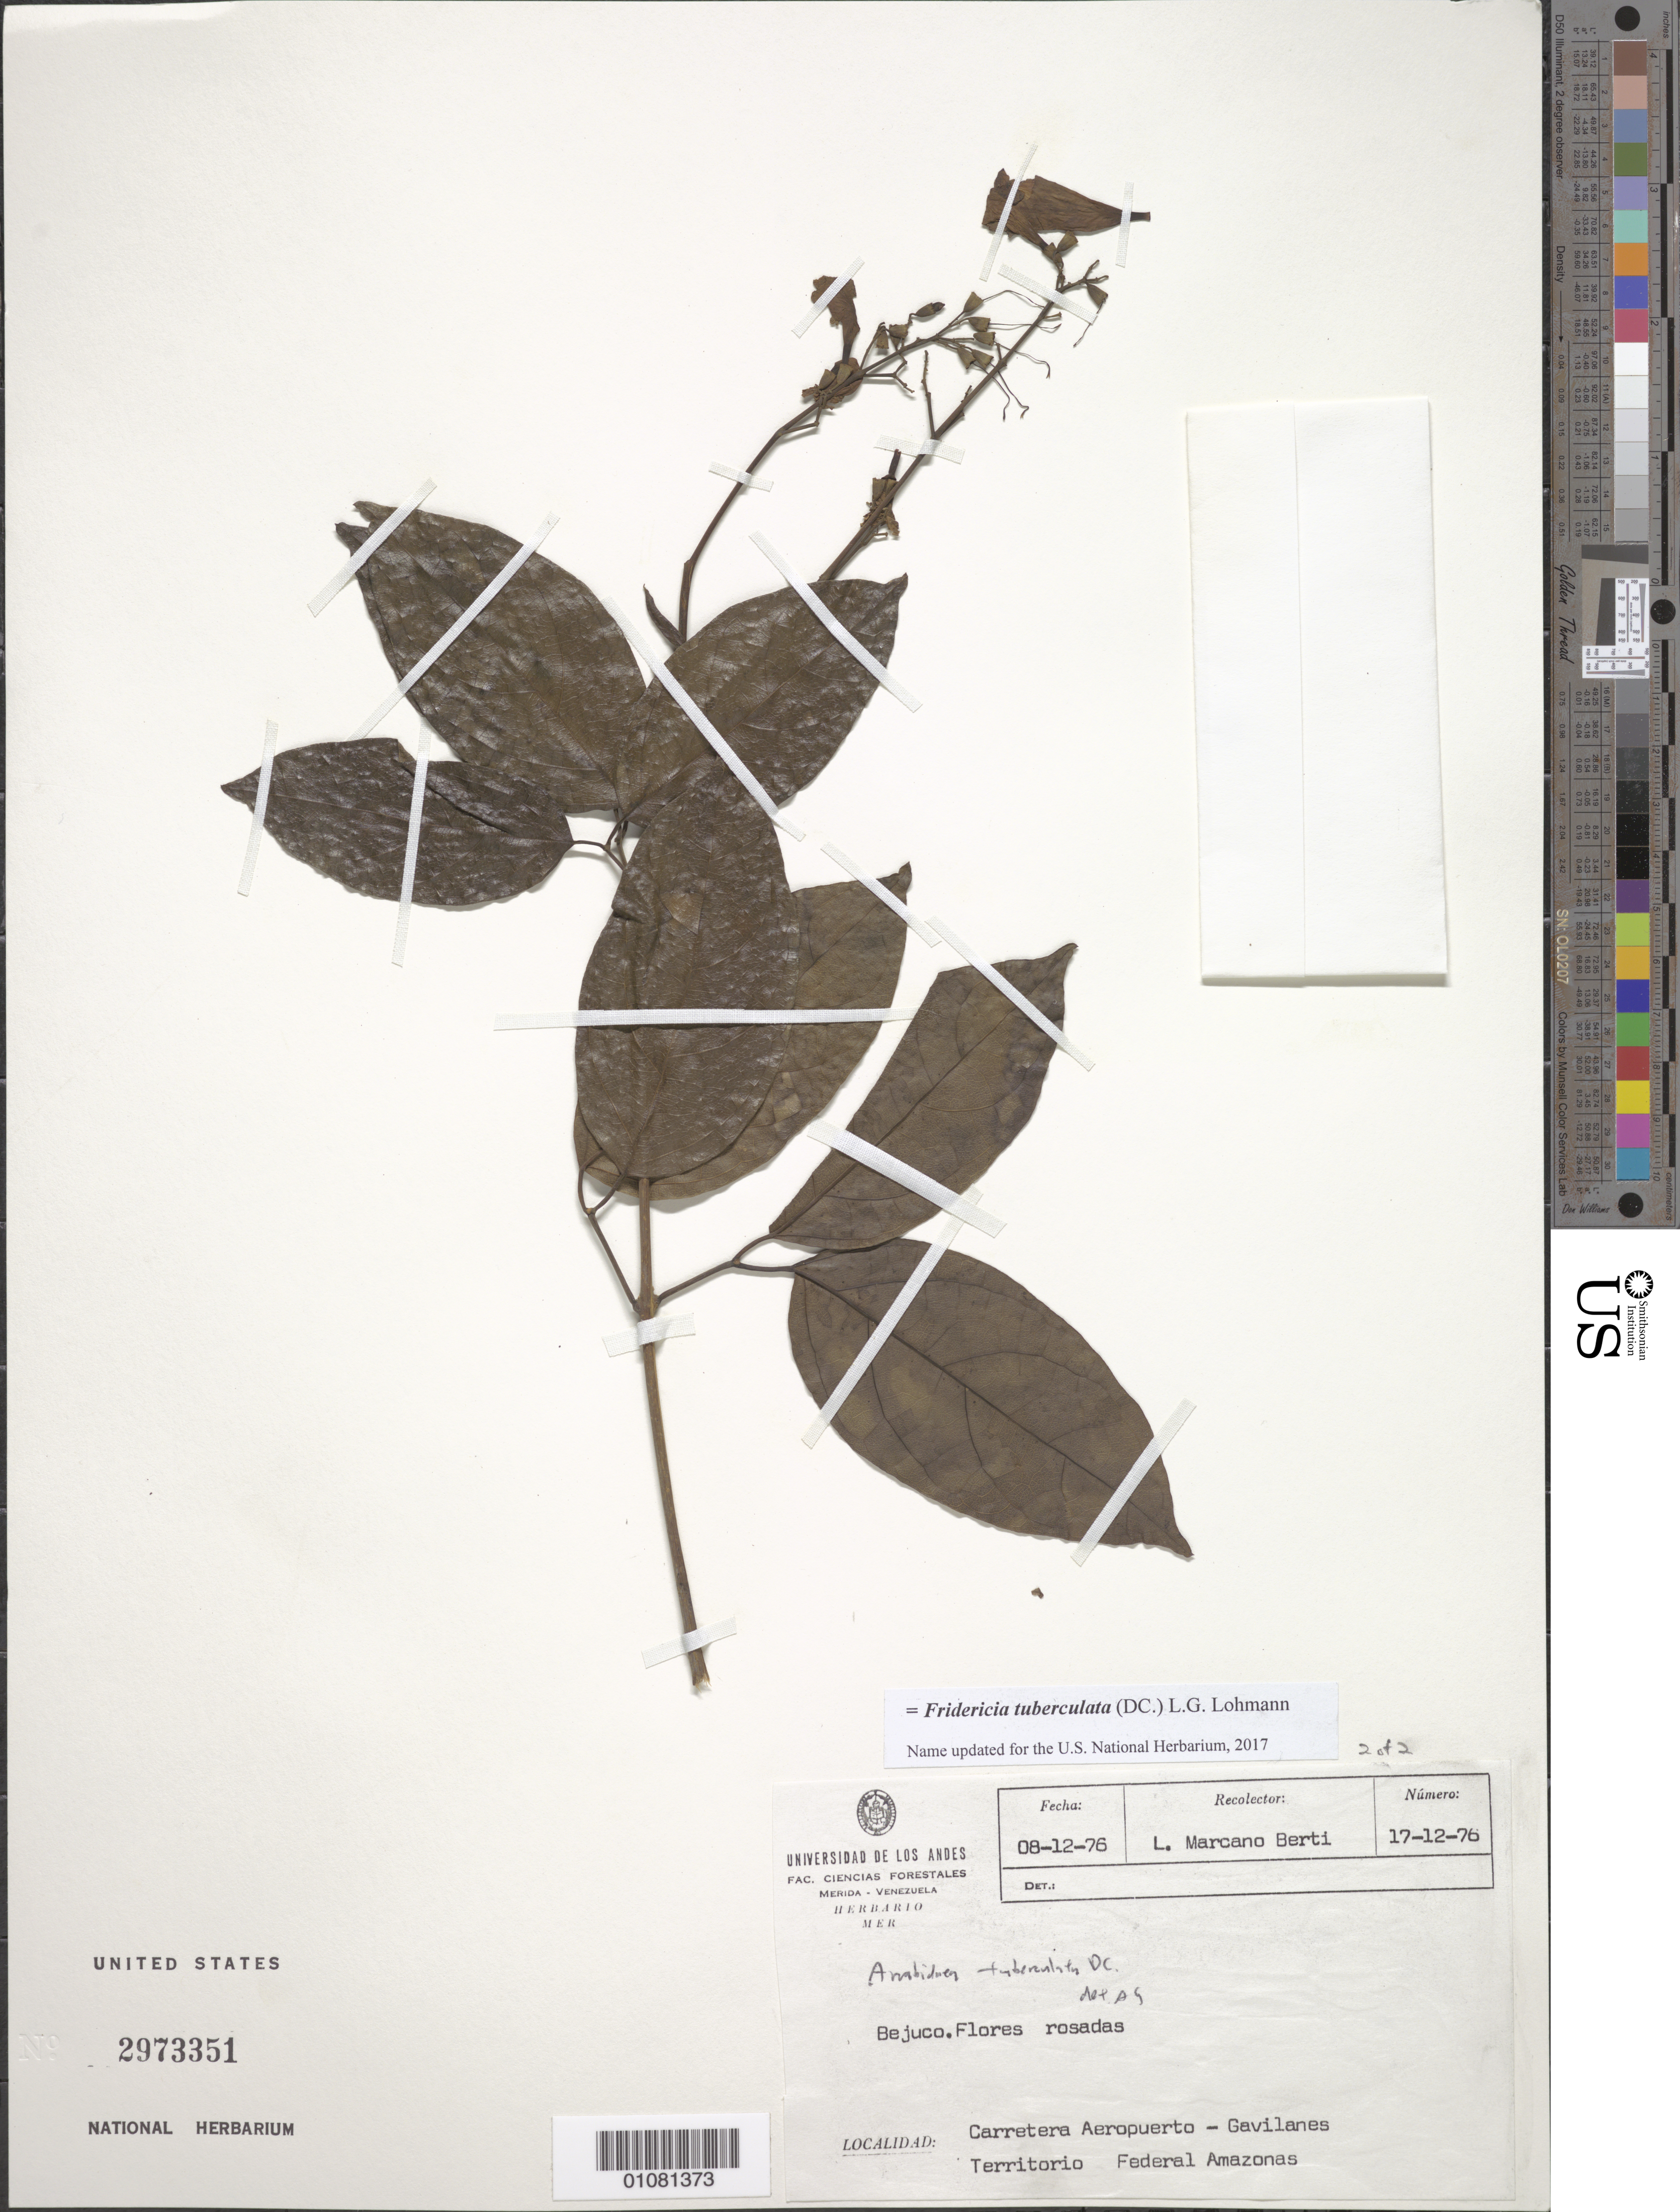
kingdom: Plantae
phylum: Tracheophyta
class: Magnoliopsida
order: Lamiales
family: Bignoniaceae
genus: Fridericia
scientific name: Fridericia tuberculata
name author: (DC.) L.G. Lohmann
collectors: L. Marcano-Berti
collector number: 17-12-76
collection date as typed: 8-Dec-76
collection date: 1976-12-08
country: Venezuela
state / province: Amazonas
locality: Carretera Aeropuerto - Gavilanes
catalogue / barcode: US 2973351